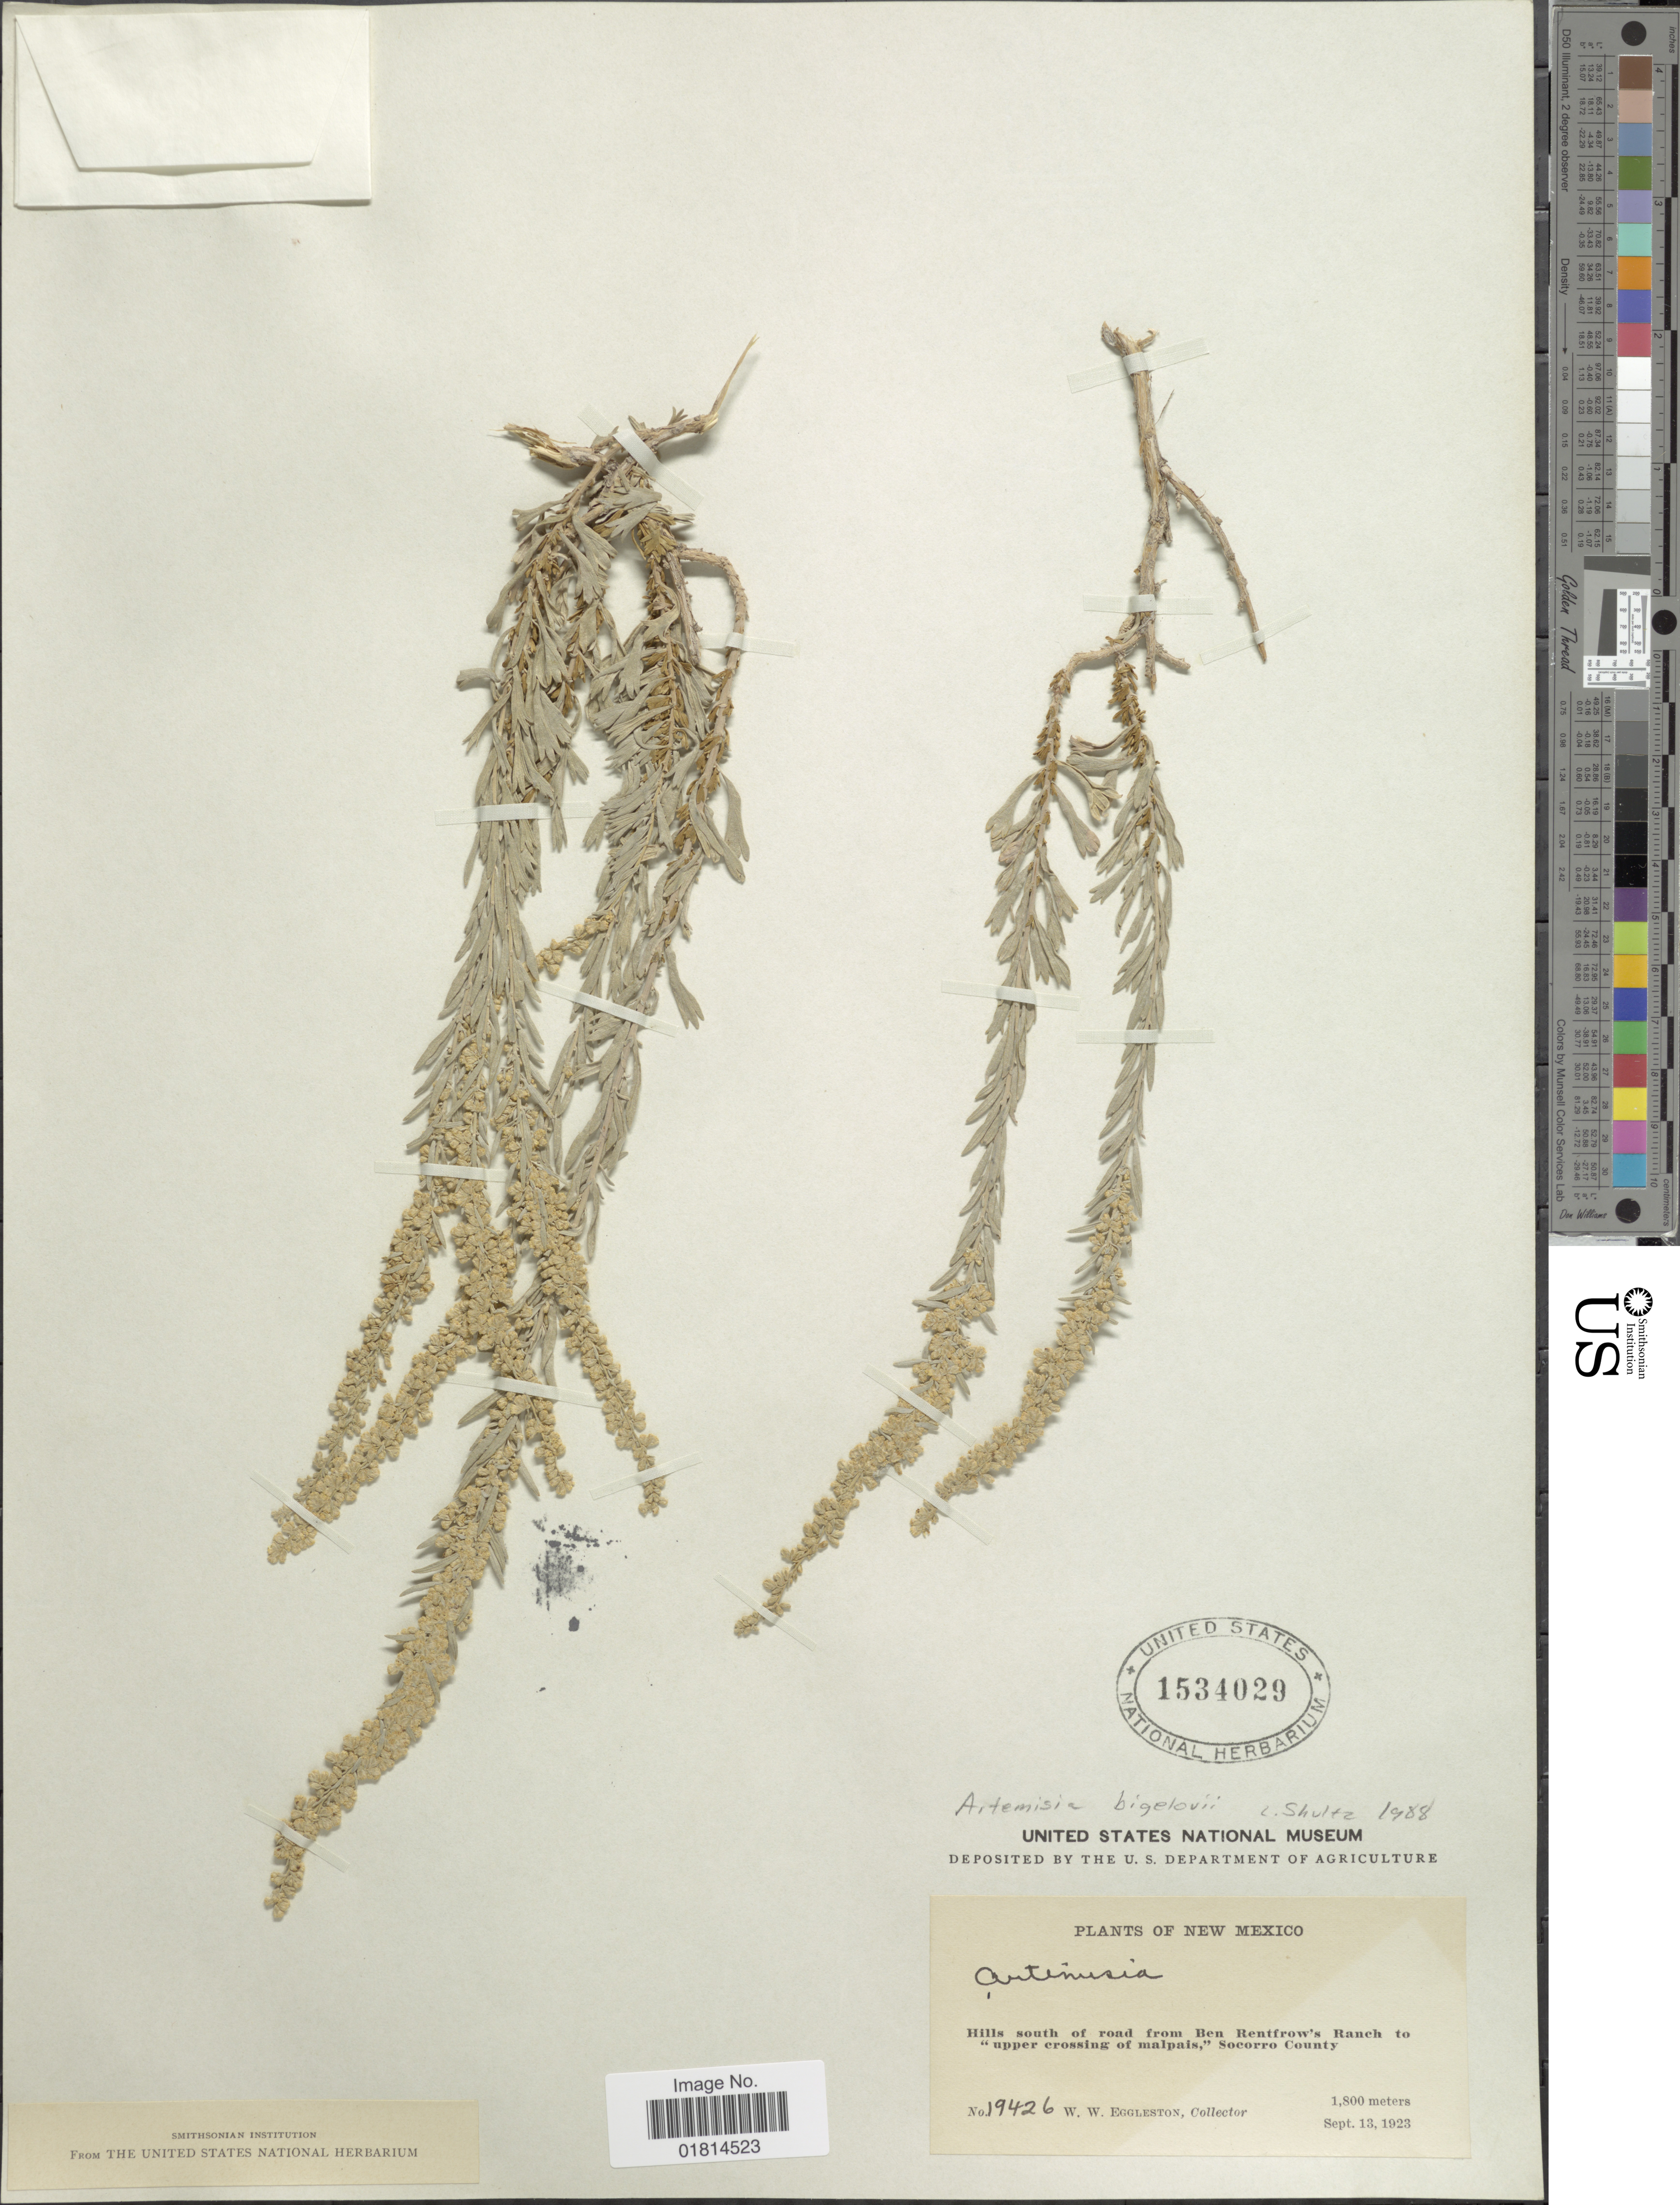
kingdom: Plantae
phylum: Tracheophyta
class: Magnoliopsida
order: Asterales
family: Asteraceae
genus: Artemisia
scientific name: Artemisia bigelovii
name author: A. Gray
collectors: W. W. Eggleston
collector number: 19426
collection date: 1923-09-13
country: United States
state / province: New Mexico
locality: Hills south of road from Ben Rentfrow's Ranch to "upper crossing of malpais", Socorro County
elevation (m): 1800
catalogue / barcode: US 1534029